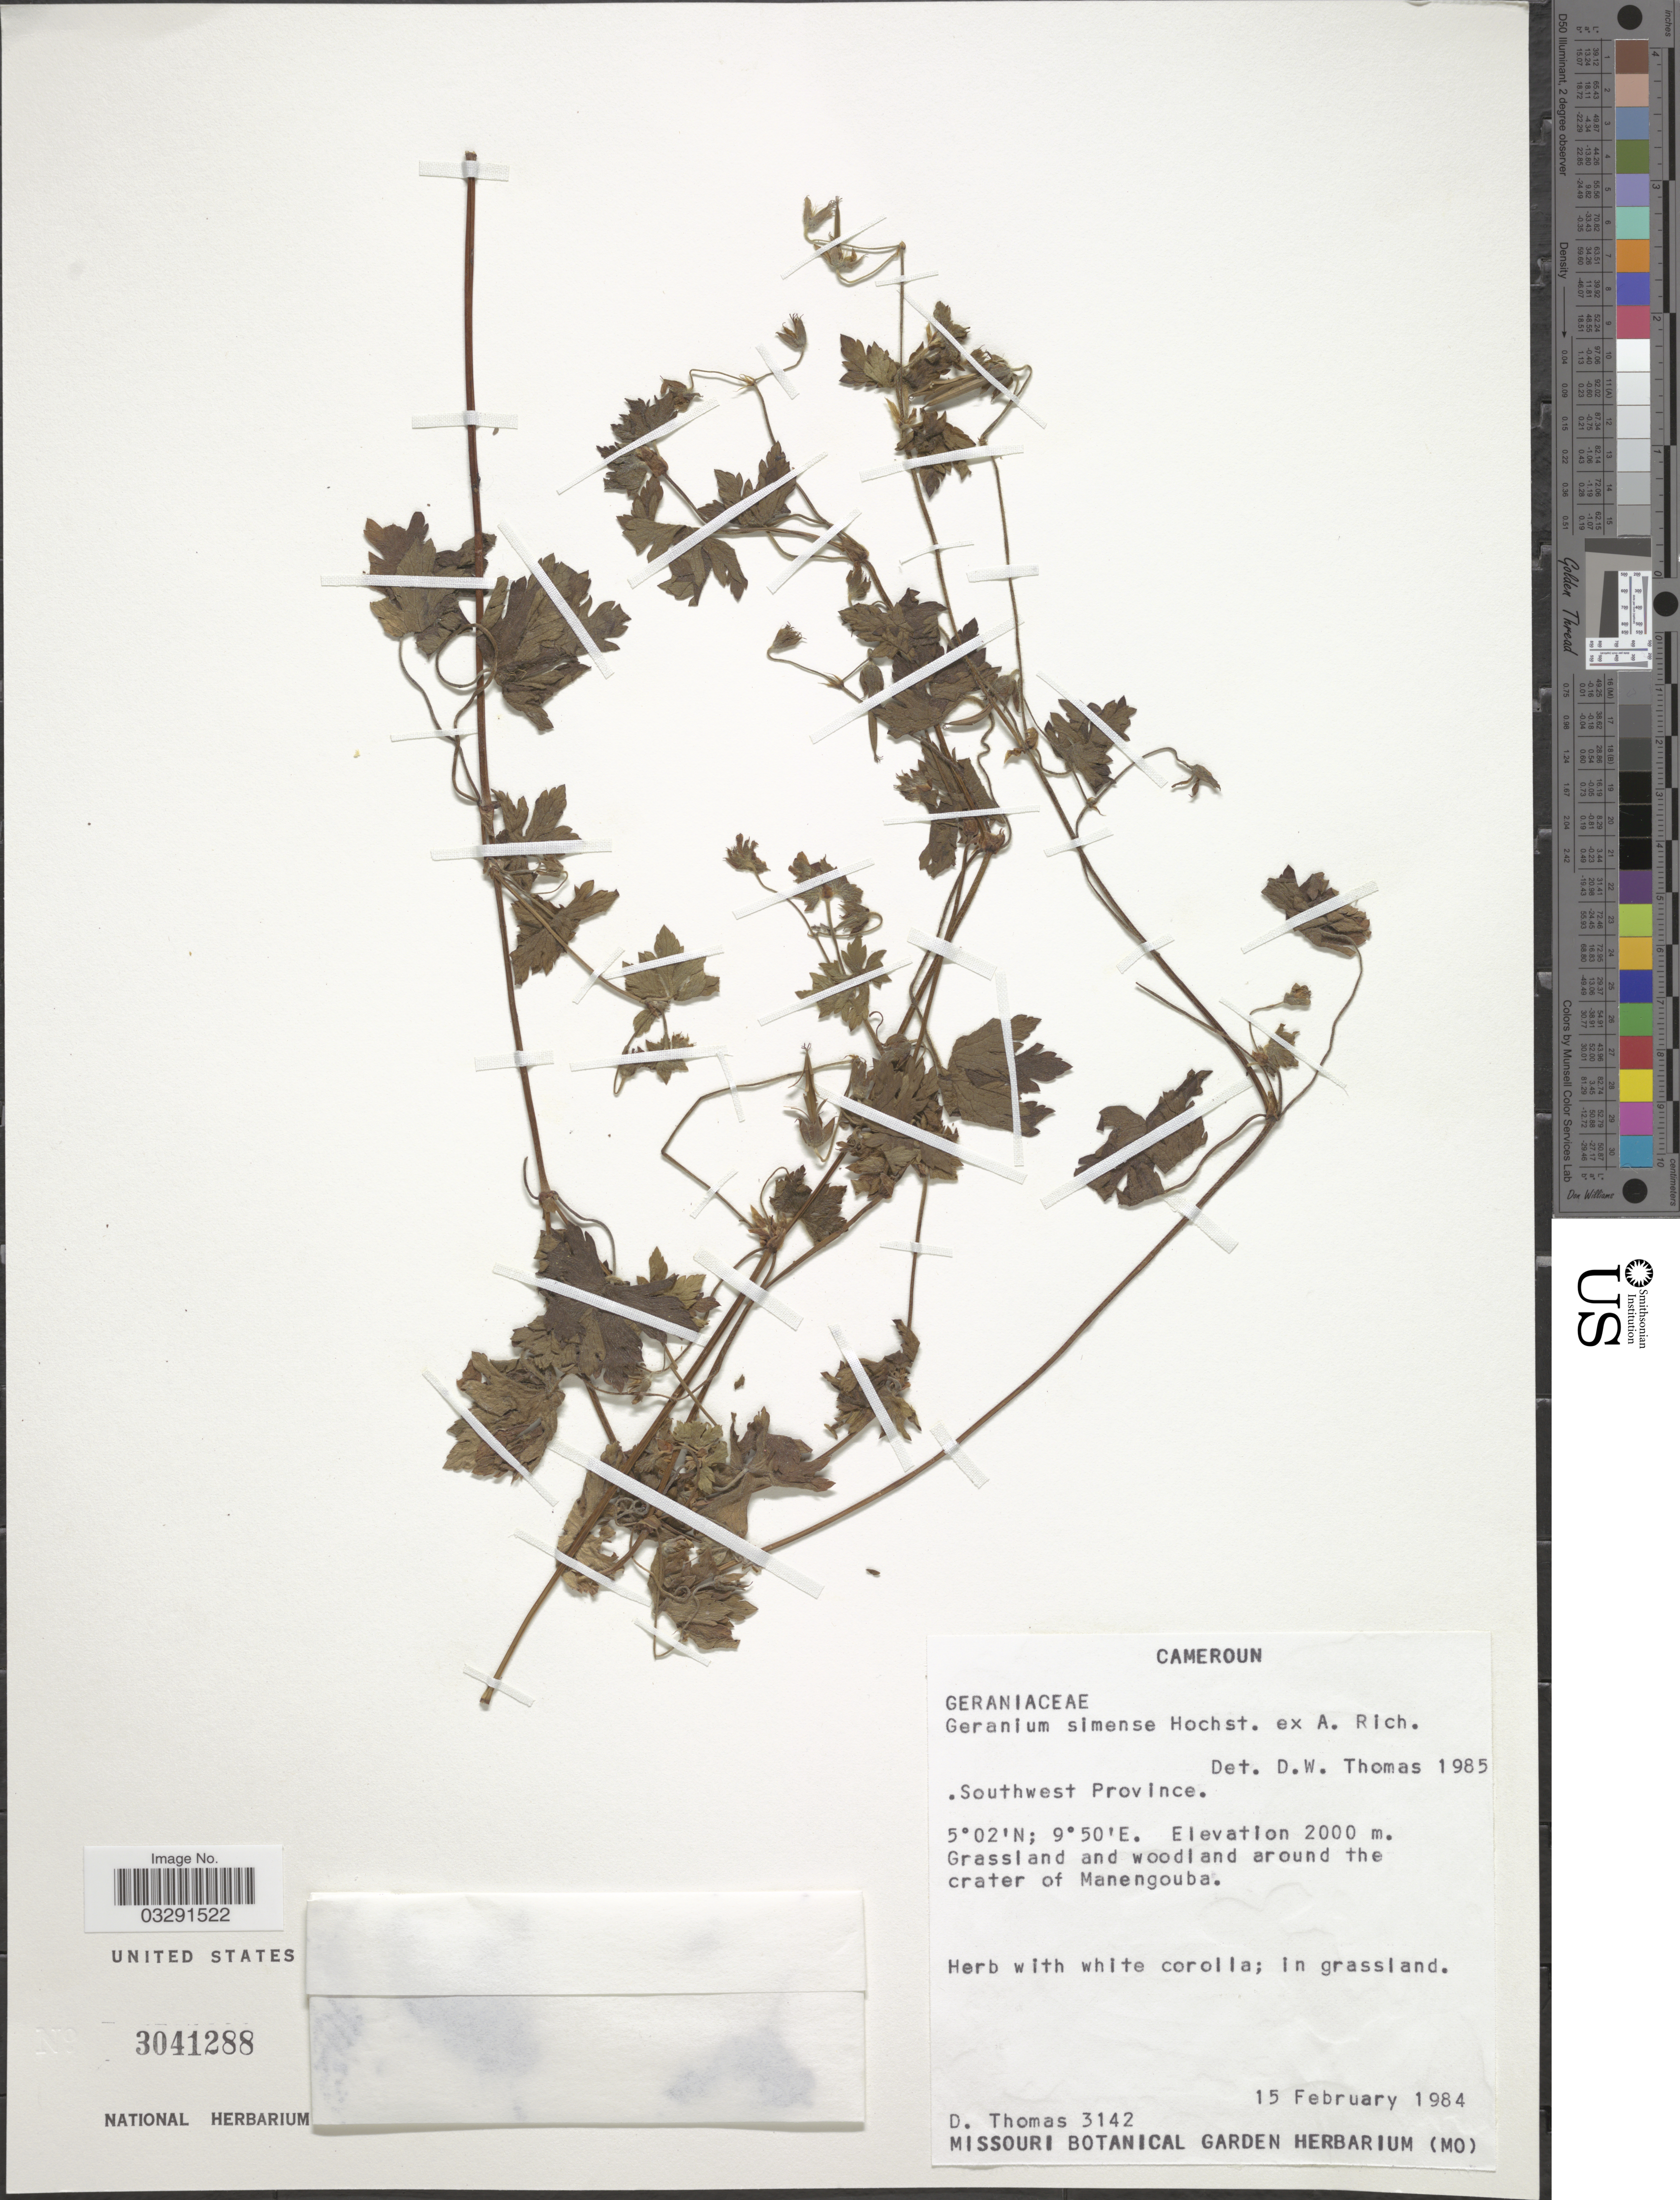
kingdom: Plantae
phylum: Tracheophyta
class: Magnoliopsida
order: Geraniales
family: Geraniaceae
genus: Geranium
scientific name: Geranium arabicum subsp. arabicum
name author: Forssk.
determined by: Aedo, C.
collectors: D. Thomas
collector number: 3142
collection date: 1984-02-15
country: Cameroon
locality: Cameroun. Southwest Province. Grassland and woodland around the crater of Manengouba.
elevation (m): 2000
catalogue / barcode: US 3041288